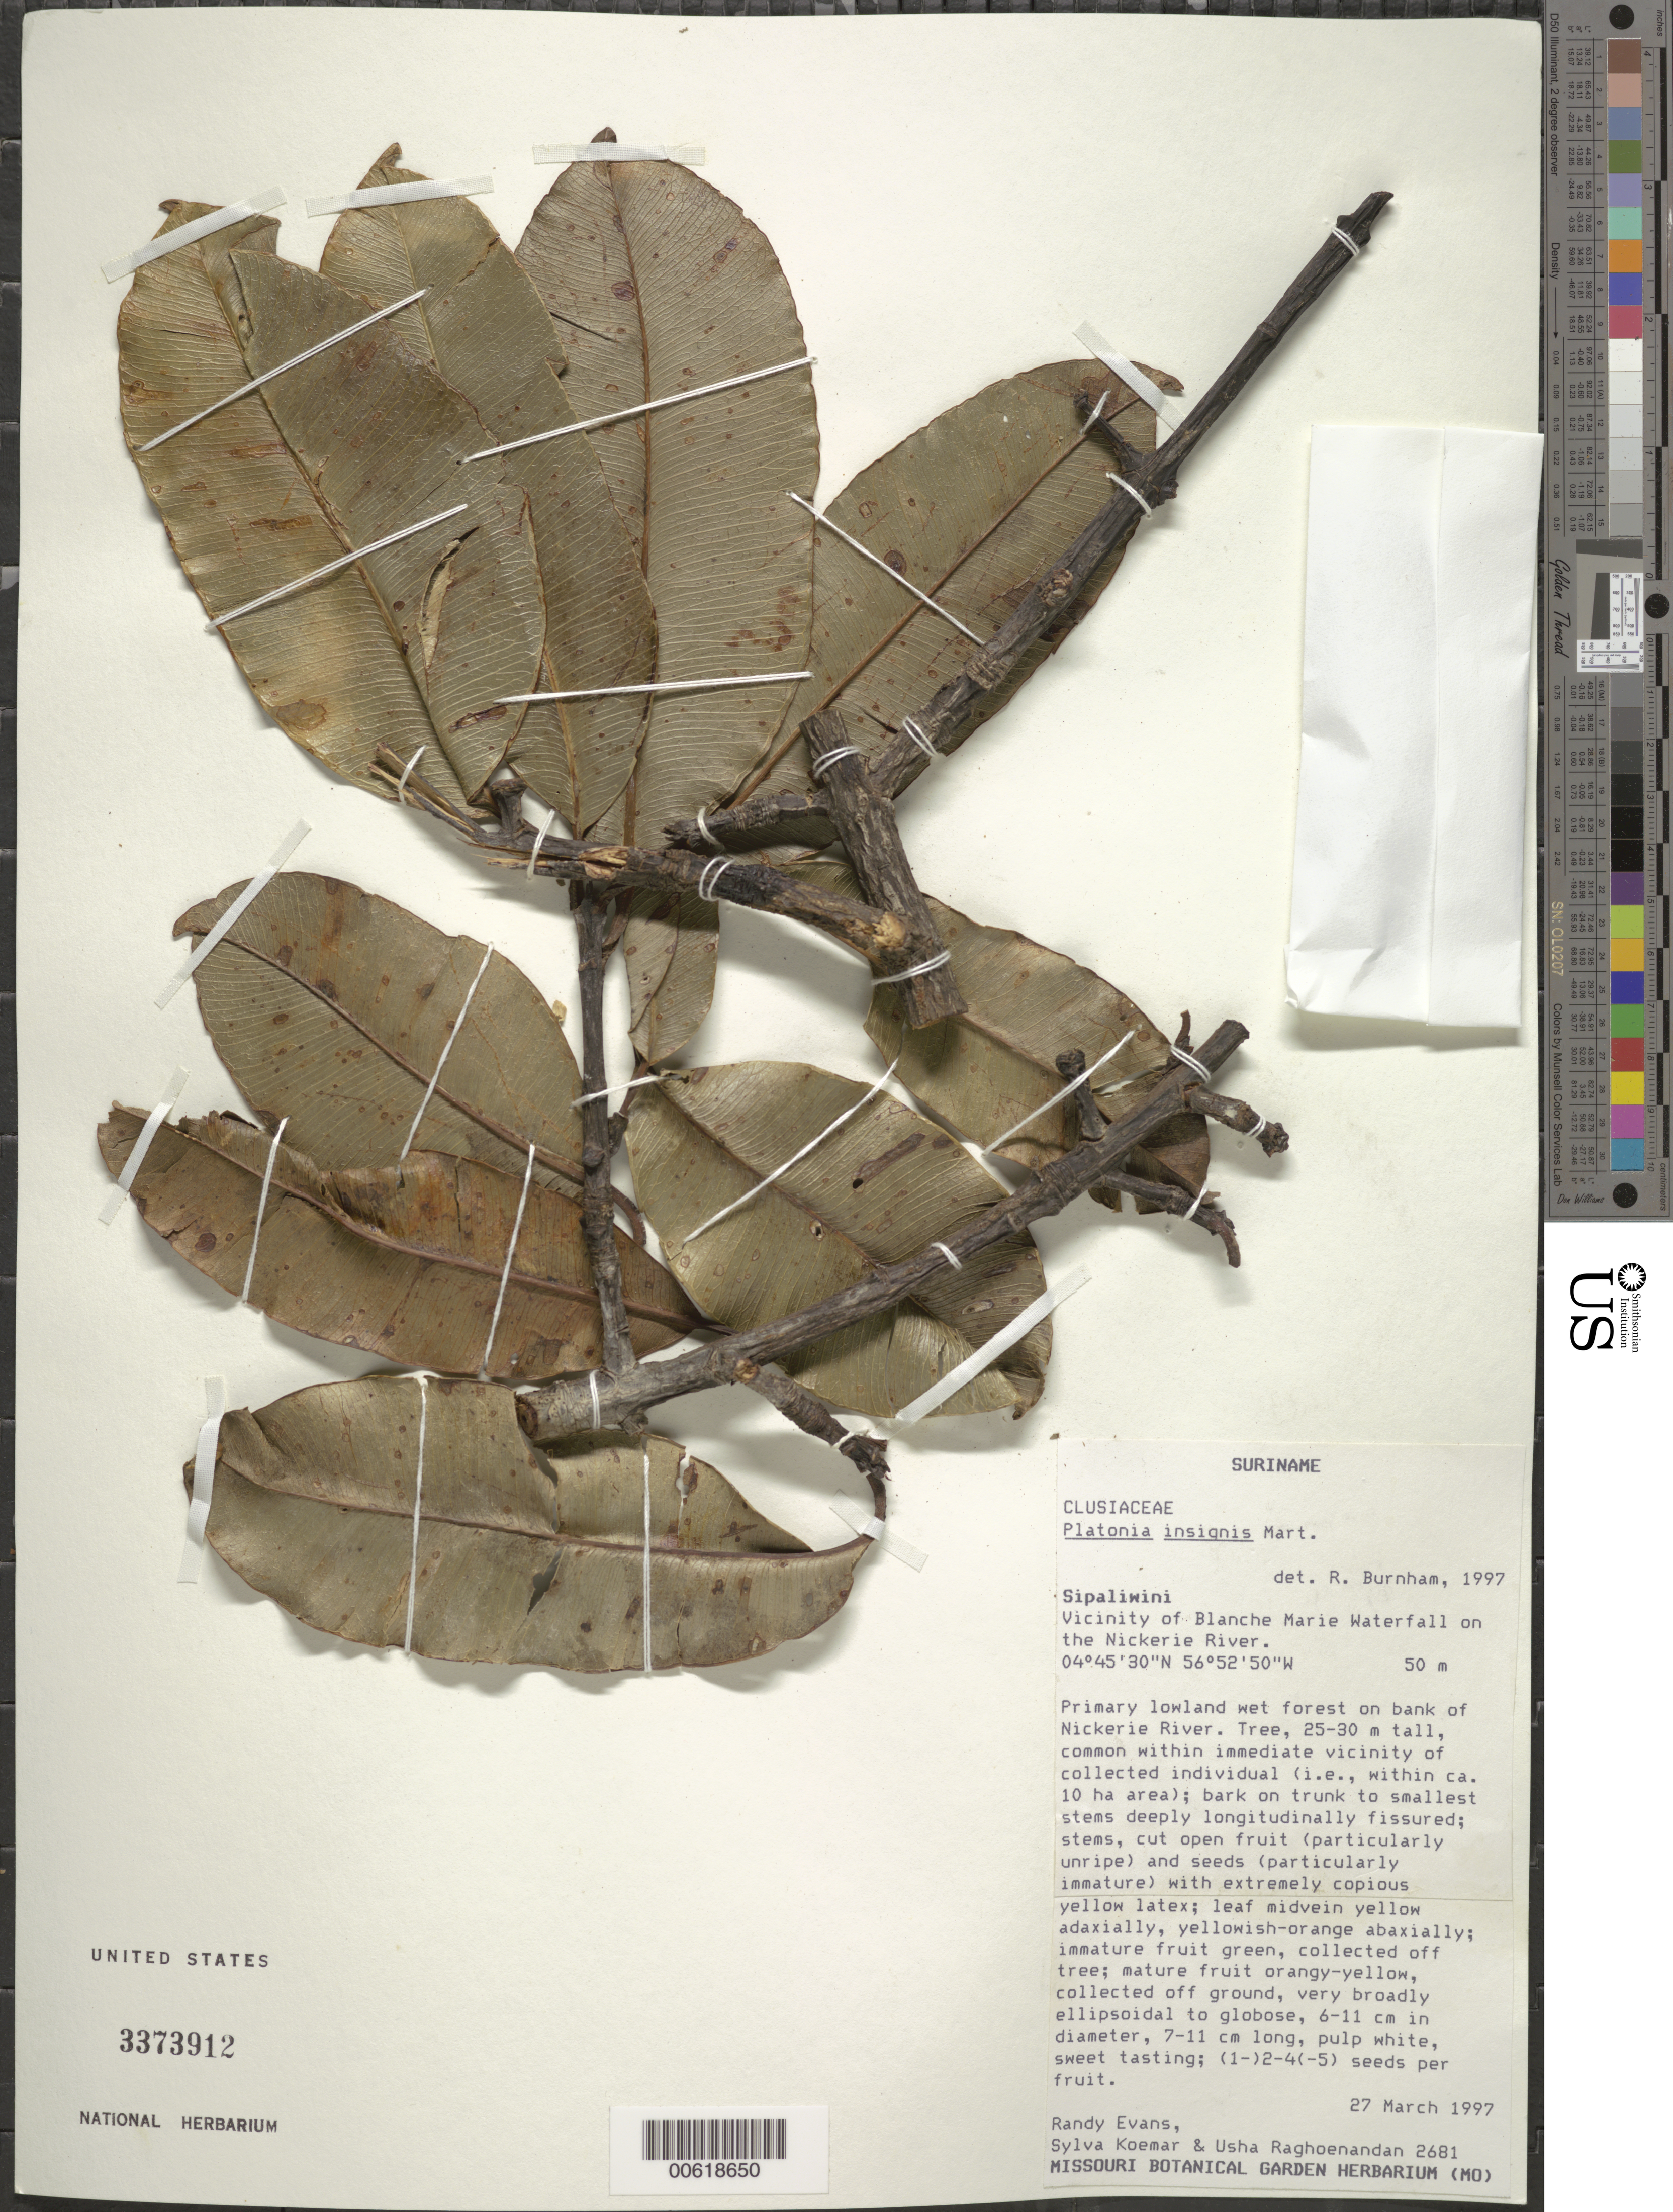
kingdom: Plantae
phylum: Tracheophyta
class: Magnoliopsida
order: Malpighiales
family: Clusiaceae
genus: Platonia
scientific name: Platonia insignis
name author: Mart.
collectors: R. Evans, S. Koemar & U. Raghoenandan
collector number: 2681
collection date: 1997-03-27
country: Suriname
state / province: Sipaliwini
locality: Vicinity of Blanche Marie Waterfall on the Nickerie River. Primary lowland wet forest on bank of Nickerie River.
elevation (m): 50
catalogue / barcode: US 3373912